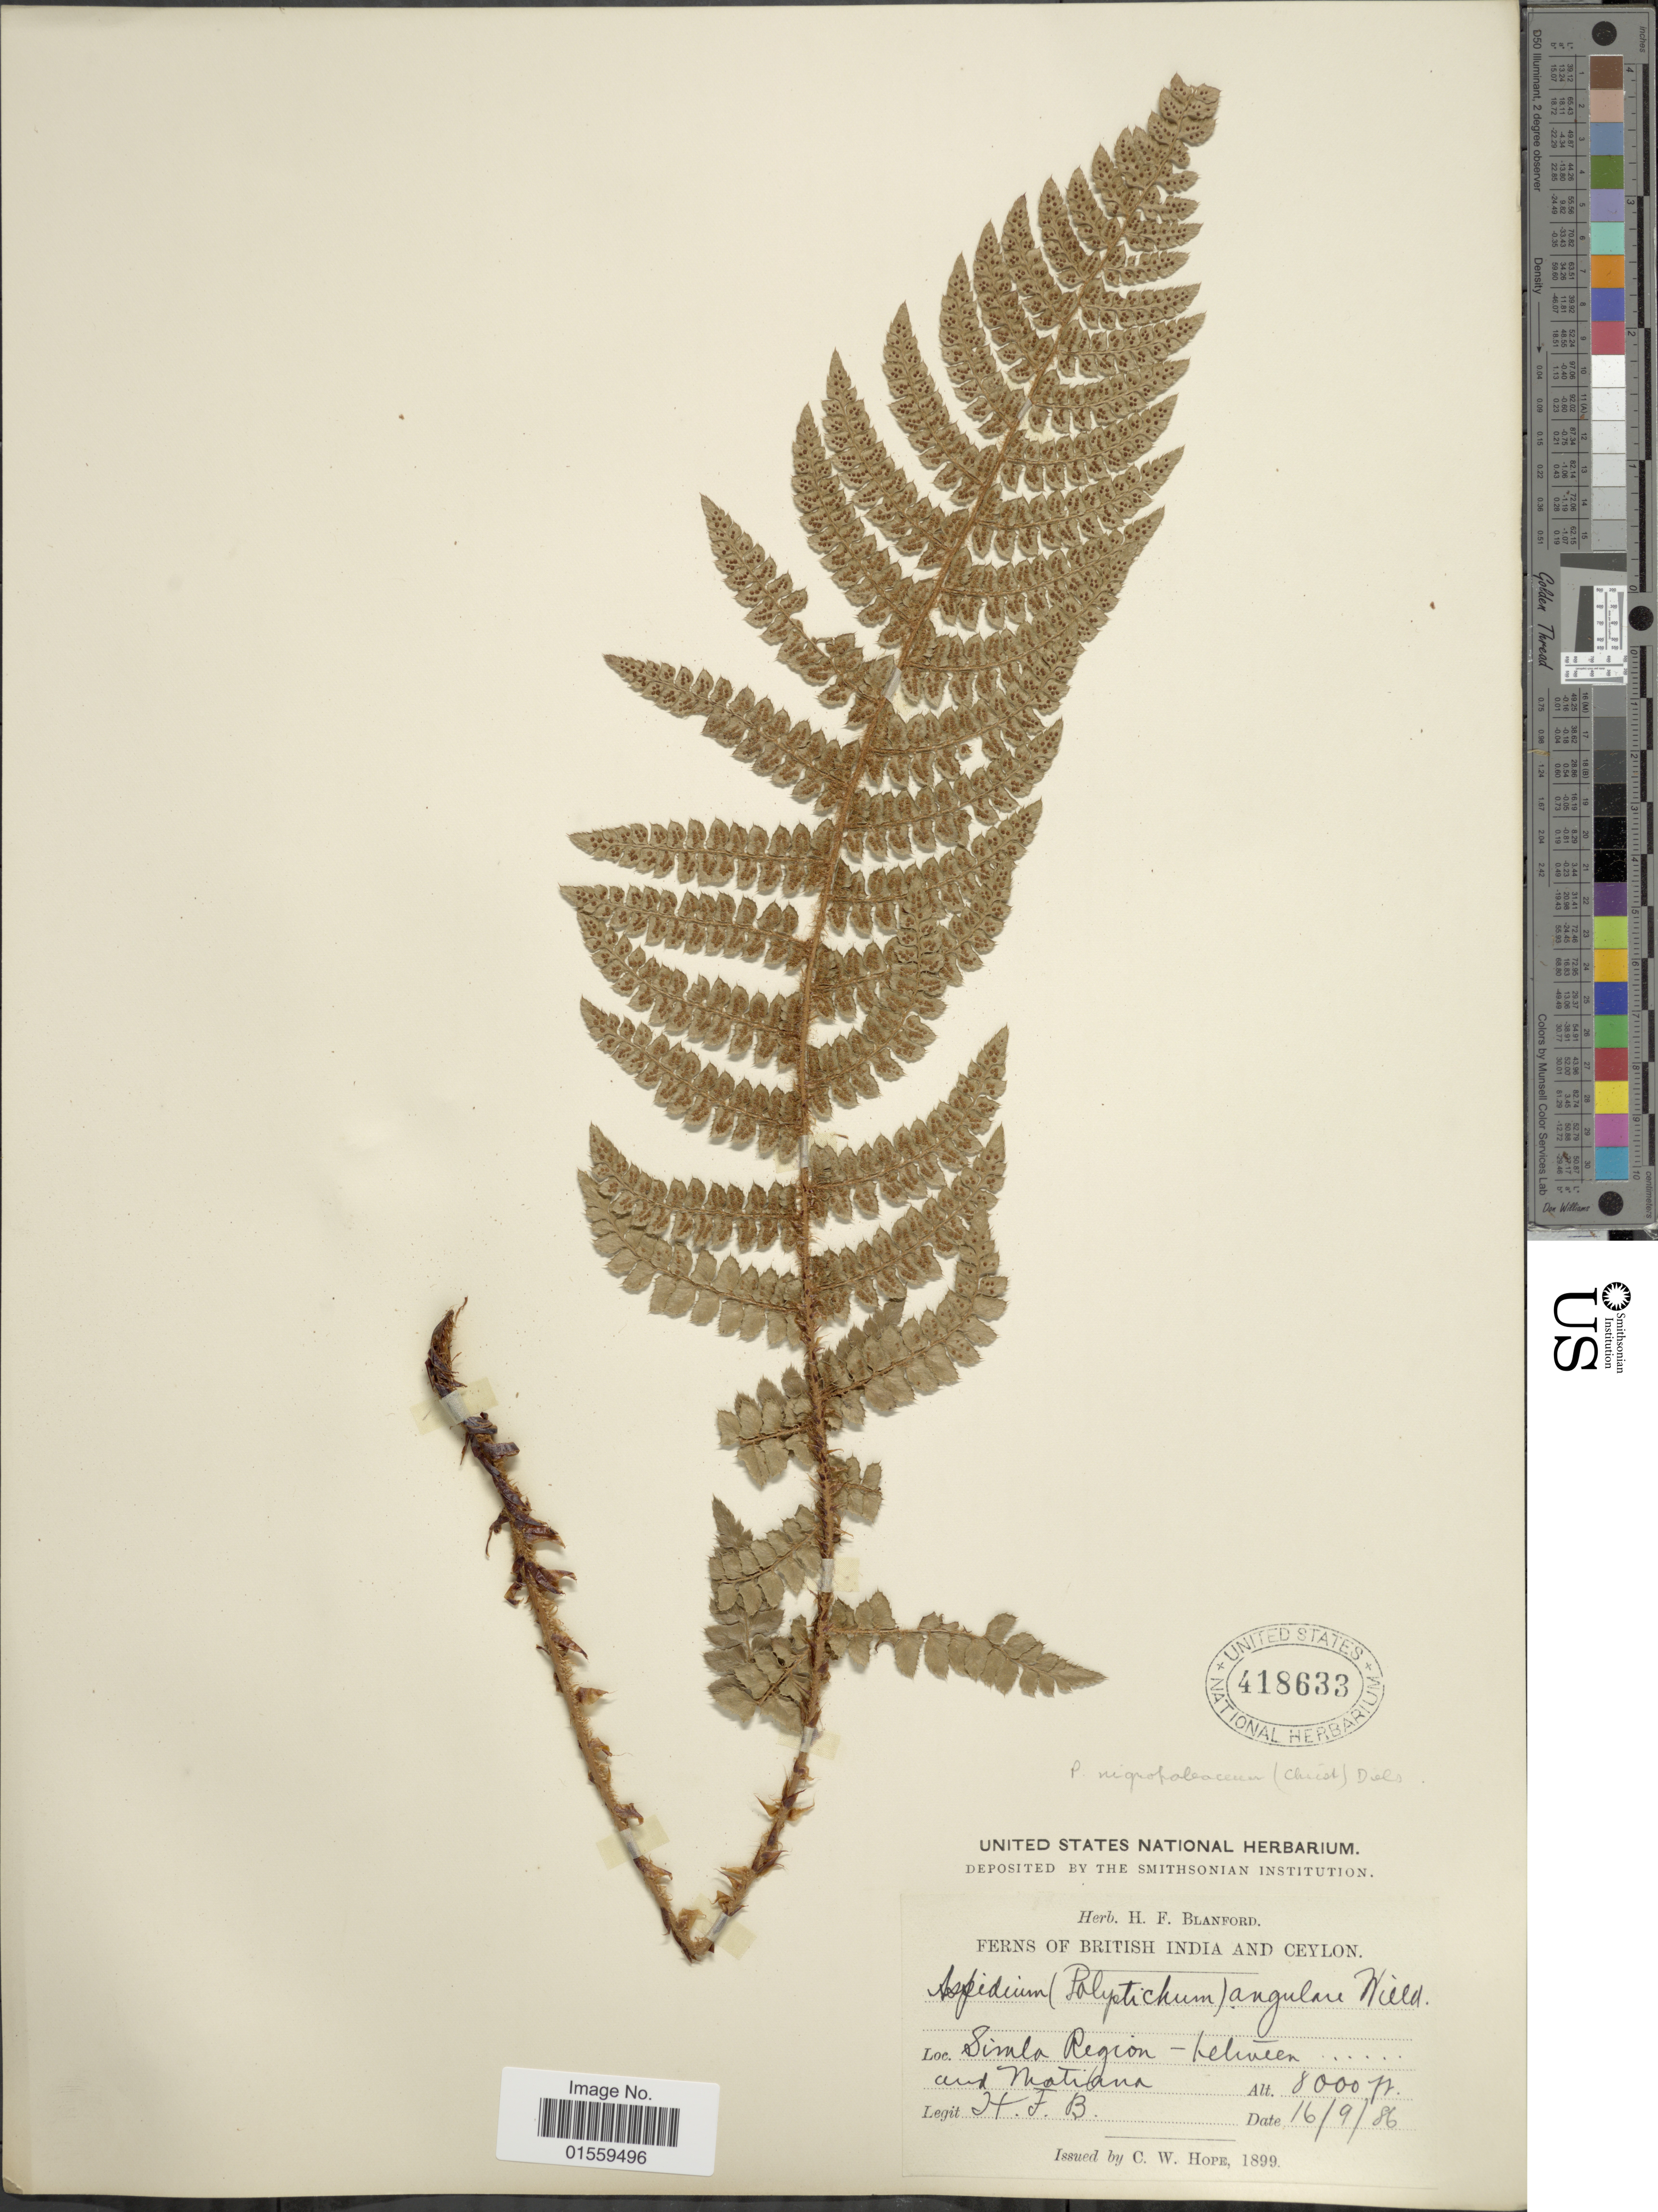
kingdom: Plantae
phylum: Tracheophyta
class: Polypodiopsida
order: Polypodiales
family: Dryopteridaceae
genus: Polystichum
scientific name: Polystichum setiferum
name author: (Forssk.) Moore ex Woynar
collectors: H. Blanford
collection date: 1886-09-16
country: India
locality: British India and Ceylon, Simla Region - between and Matiana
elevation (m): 2438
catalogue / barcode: US 418633